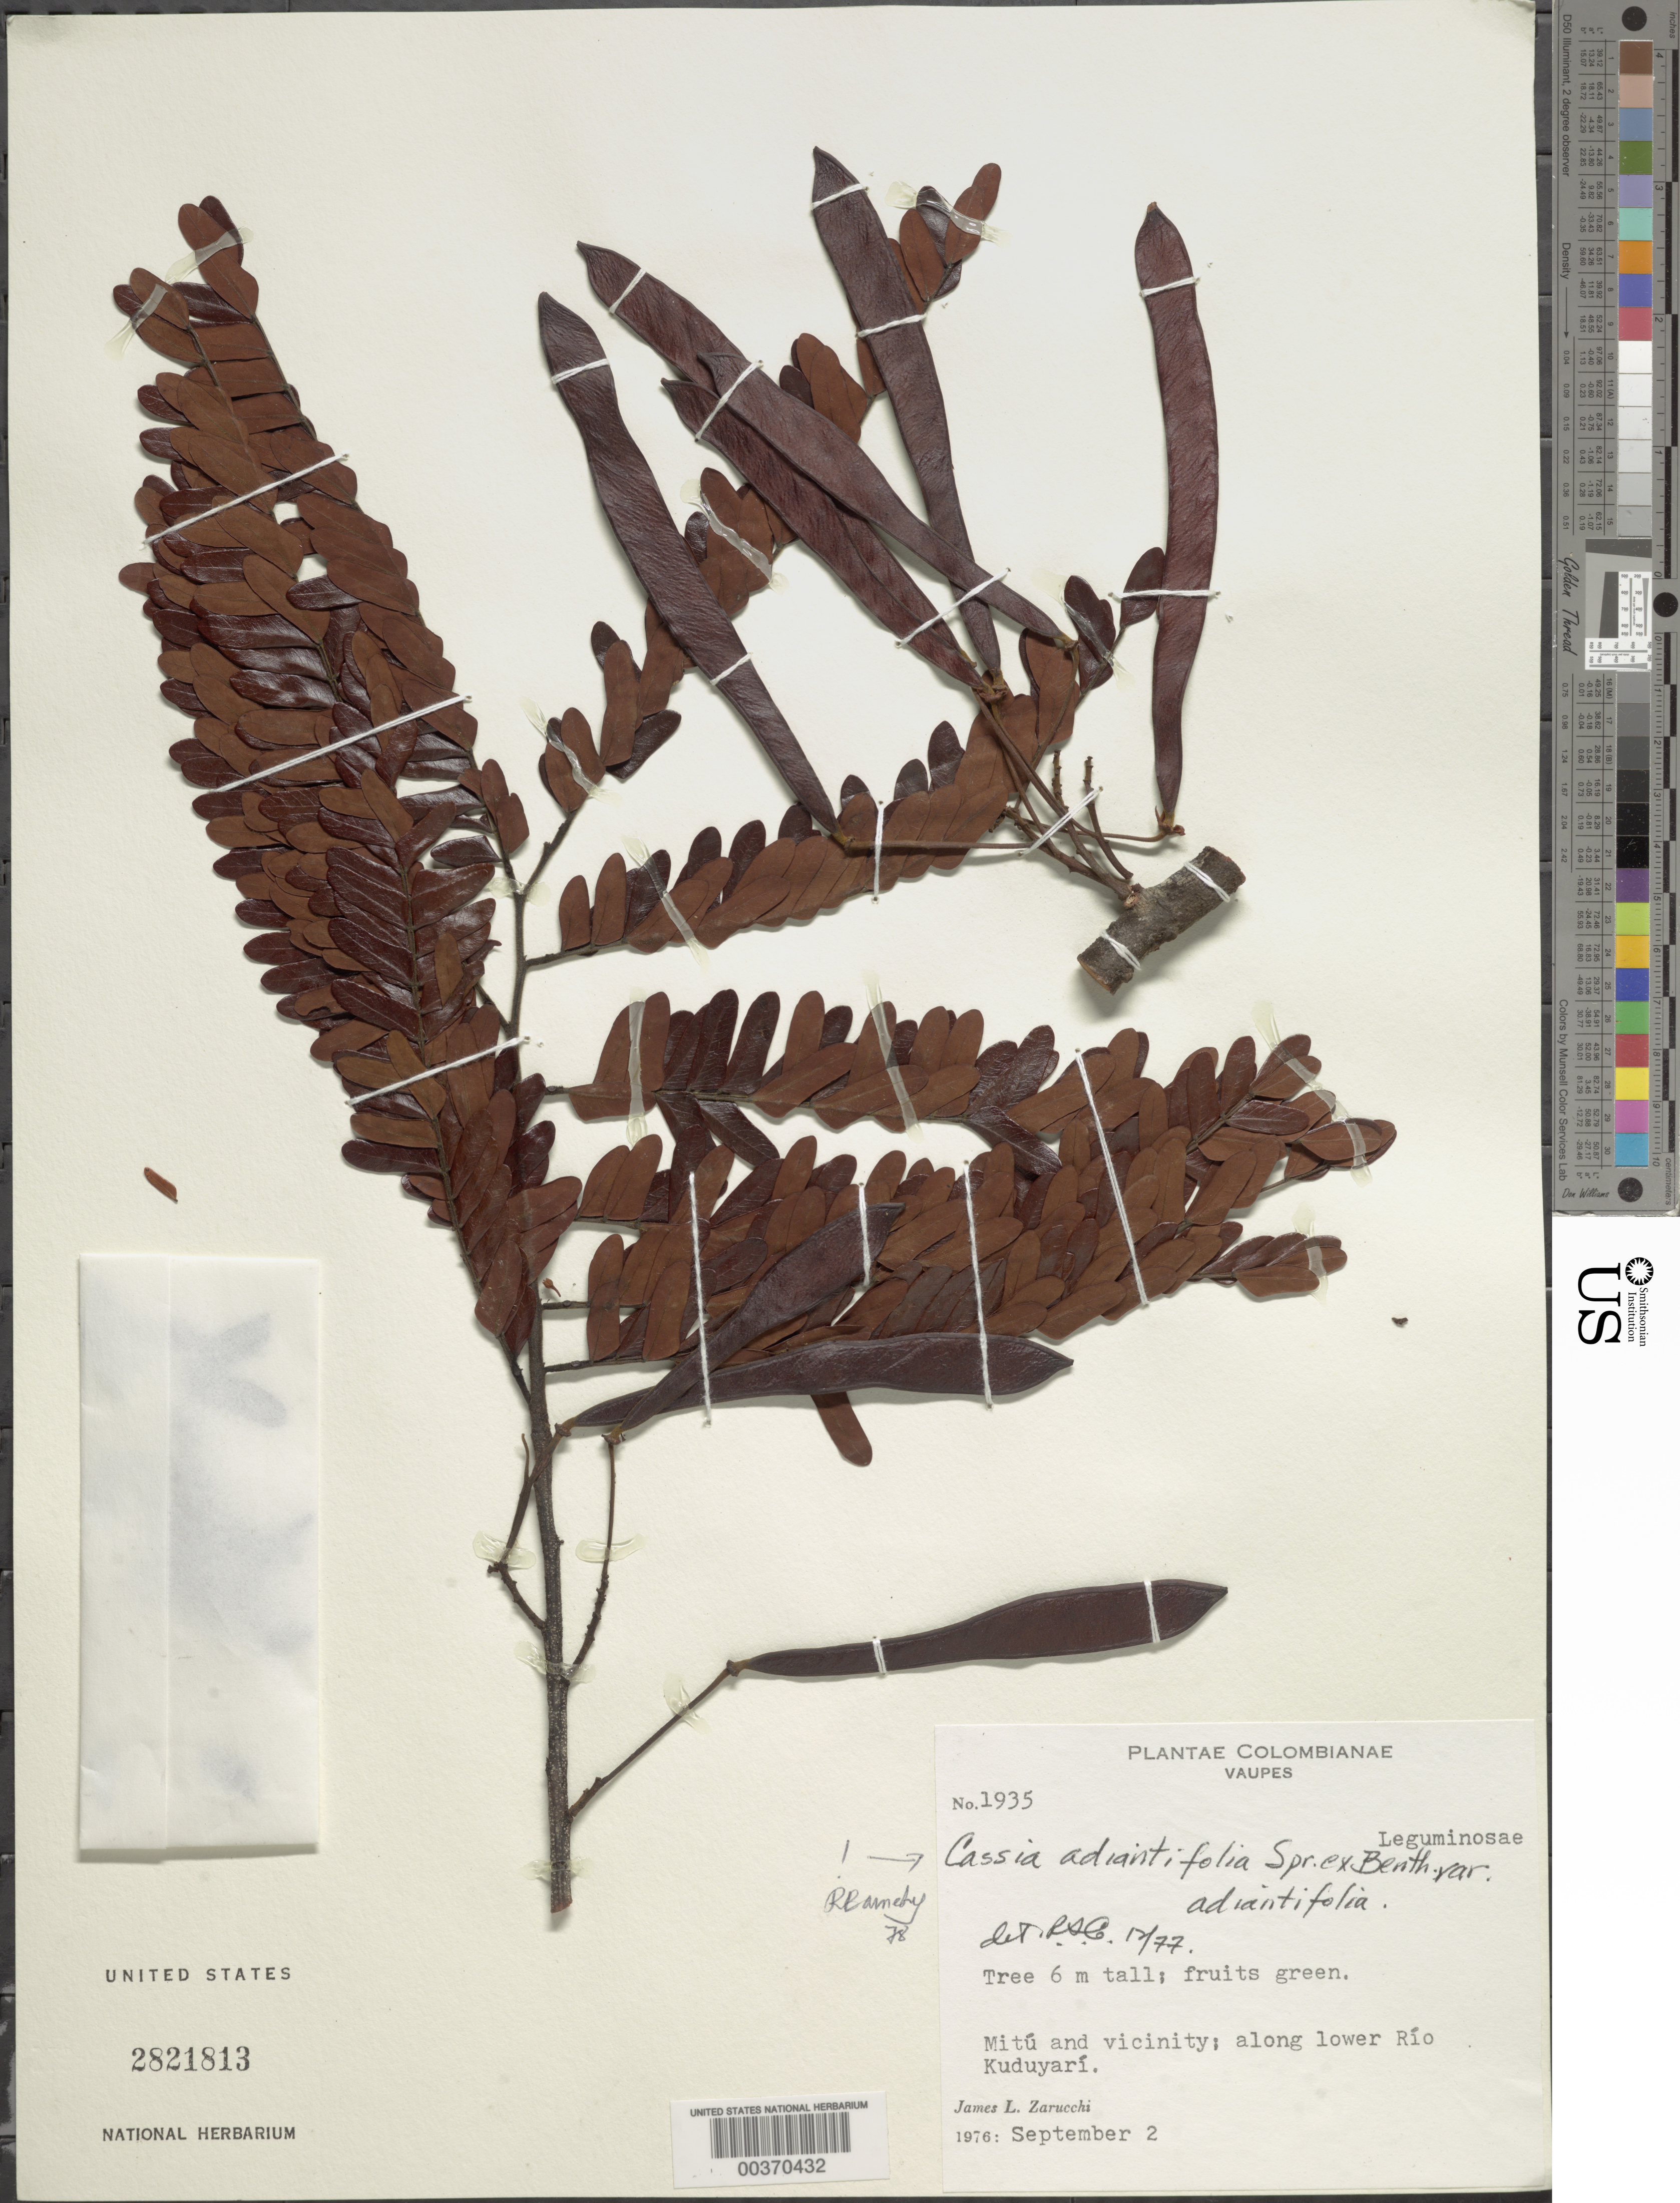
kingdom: Plantae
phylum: Tracheophyta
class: Magnoliopsida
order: Fabales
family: Fabaceae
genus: Chamaecrista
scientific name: Chamaecrista adiantifolia var. adiantifolia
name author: (Spruce ex Benth.) H.S. Irwin & Barneby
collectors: J. L. Zarucchi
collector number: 1935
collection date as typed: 02 Sep 1976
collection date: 1976-09-02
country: Colombia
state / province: Vaupés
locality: Mitu and vicinity; along lower Rio Kuduyari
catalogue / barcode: US 2821813